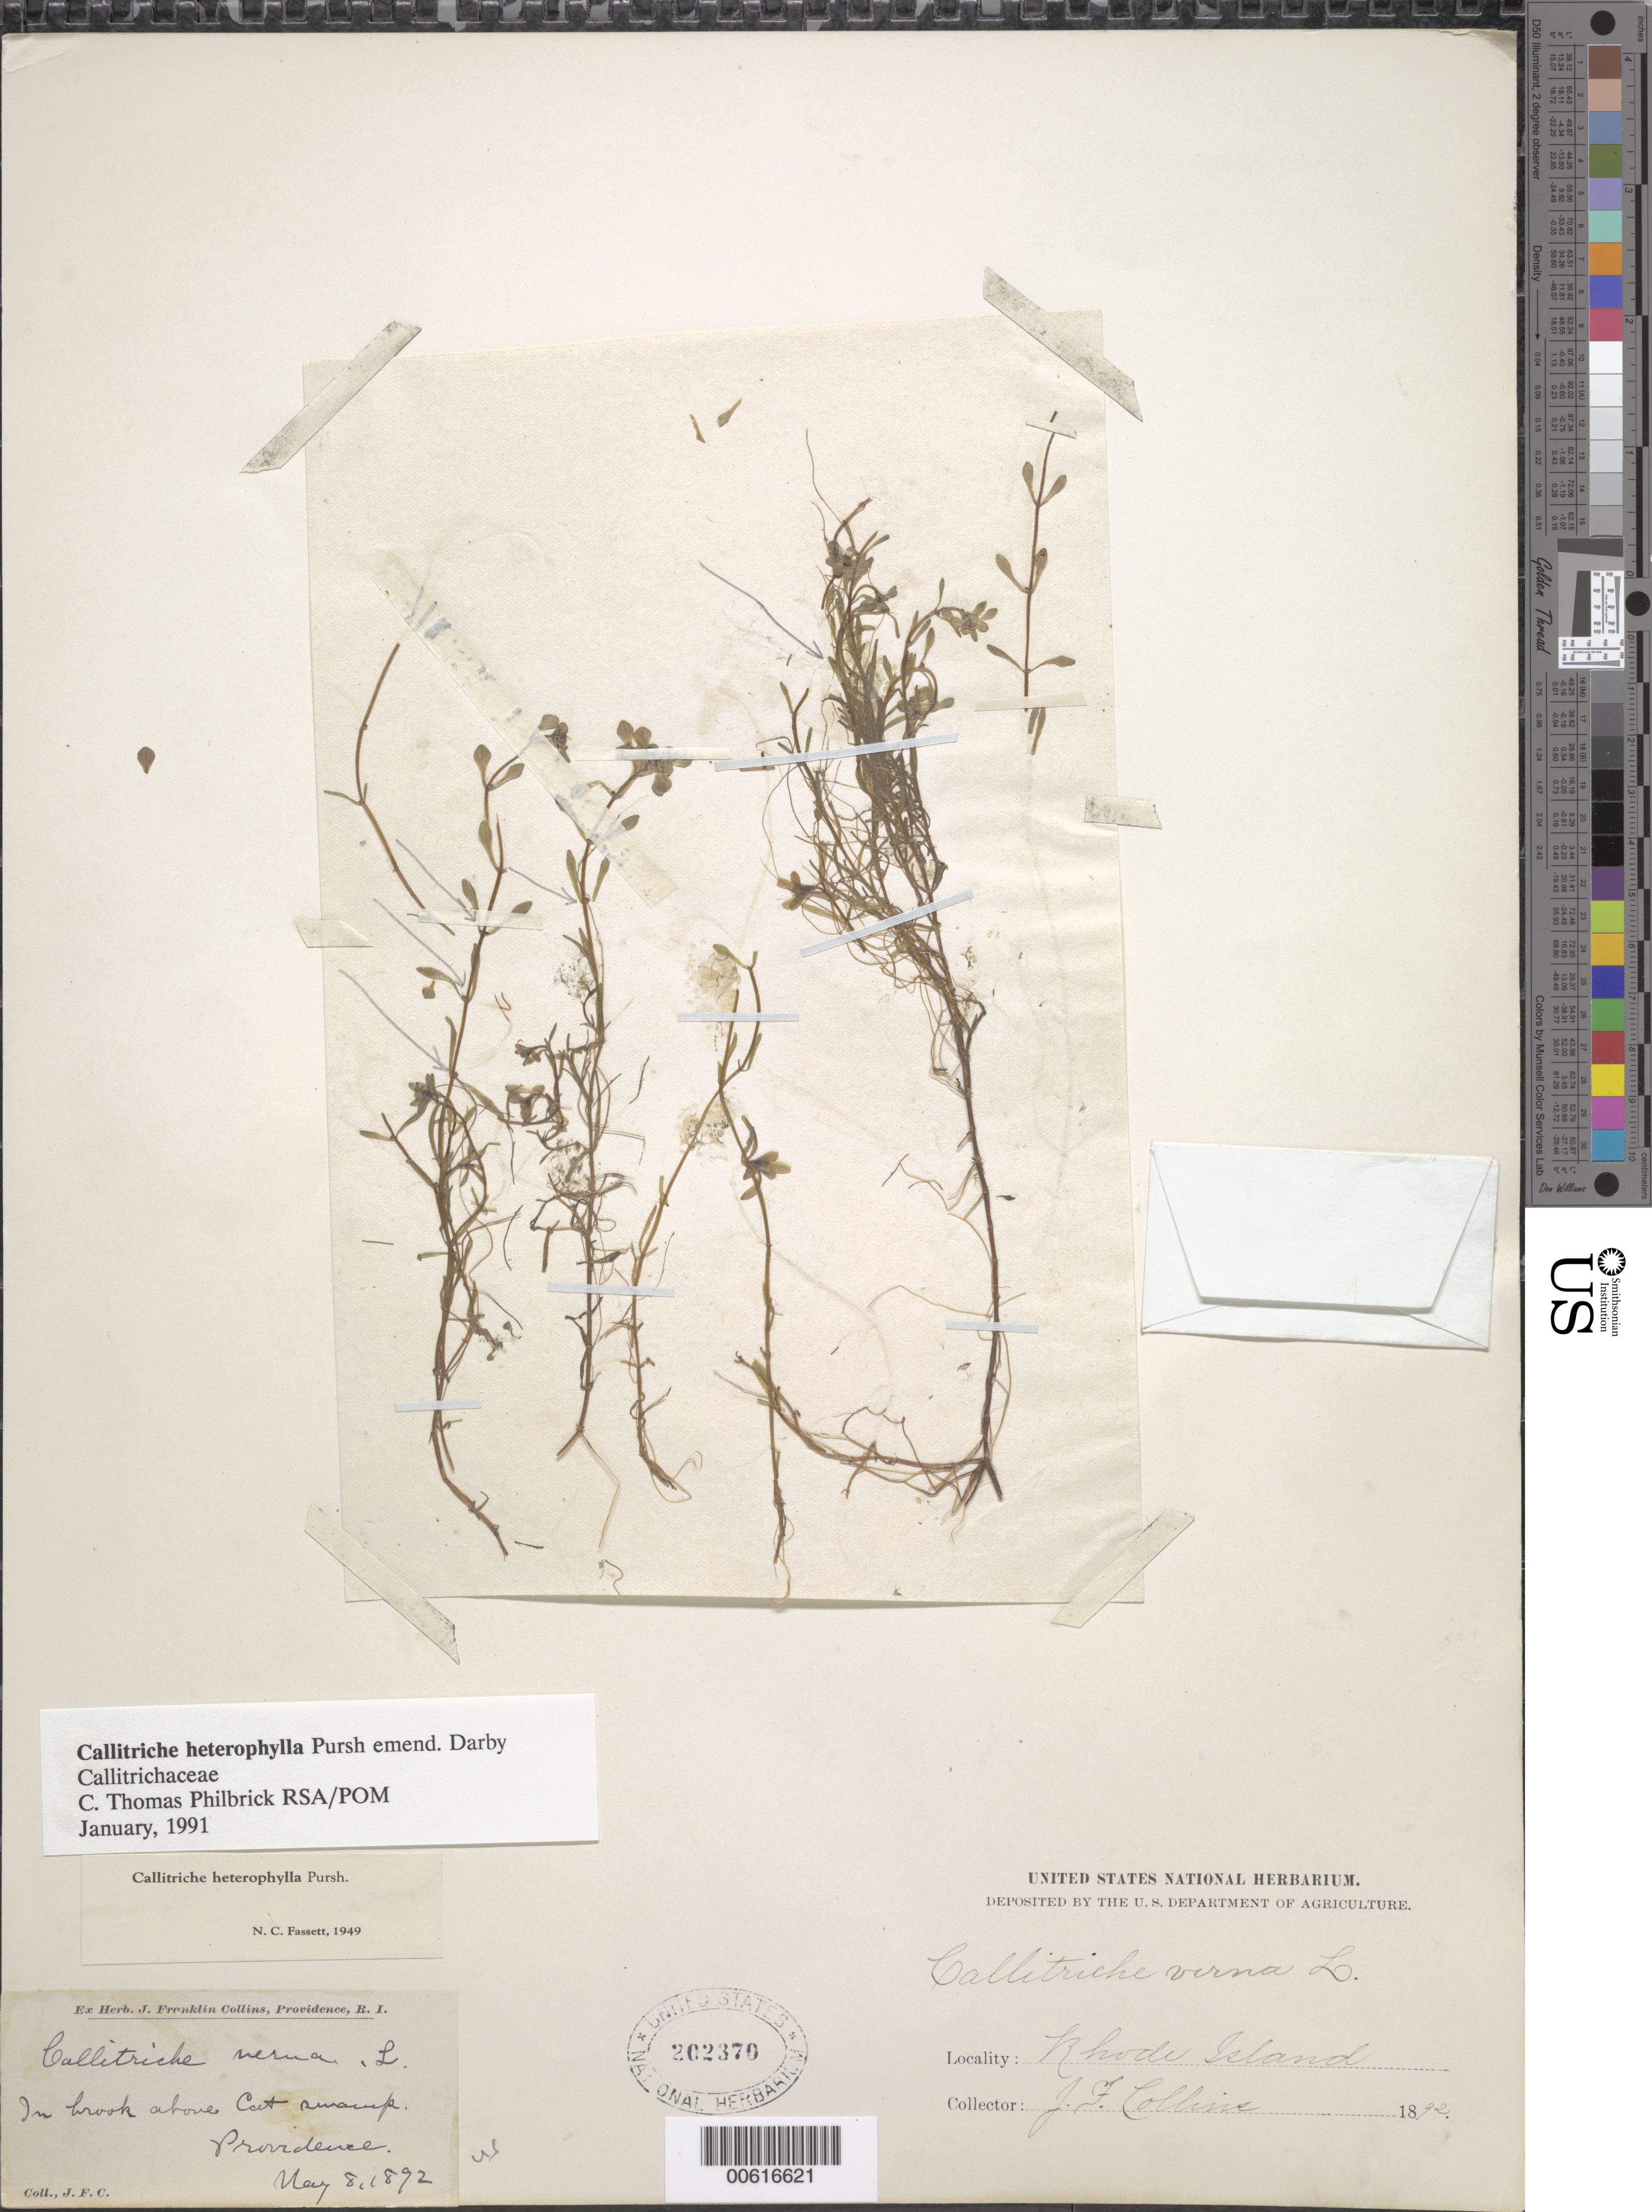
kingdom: Plantae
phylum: Tracheophyta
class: Magnoliopsida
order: Lamiales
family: Plantaginaceae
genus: Callitriche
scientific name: Callitriche heterophylla Pursh emend. Darby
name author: Pursh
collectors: J. Collins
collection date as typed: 08 May 1892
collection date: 1892-05-08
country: United States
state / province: Rhode Island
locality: Providence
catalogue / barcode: US 202370